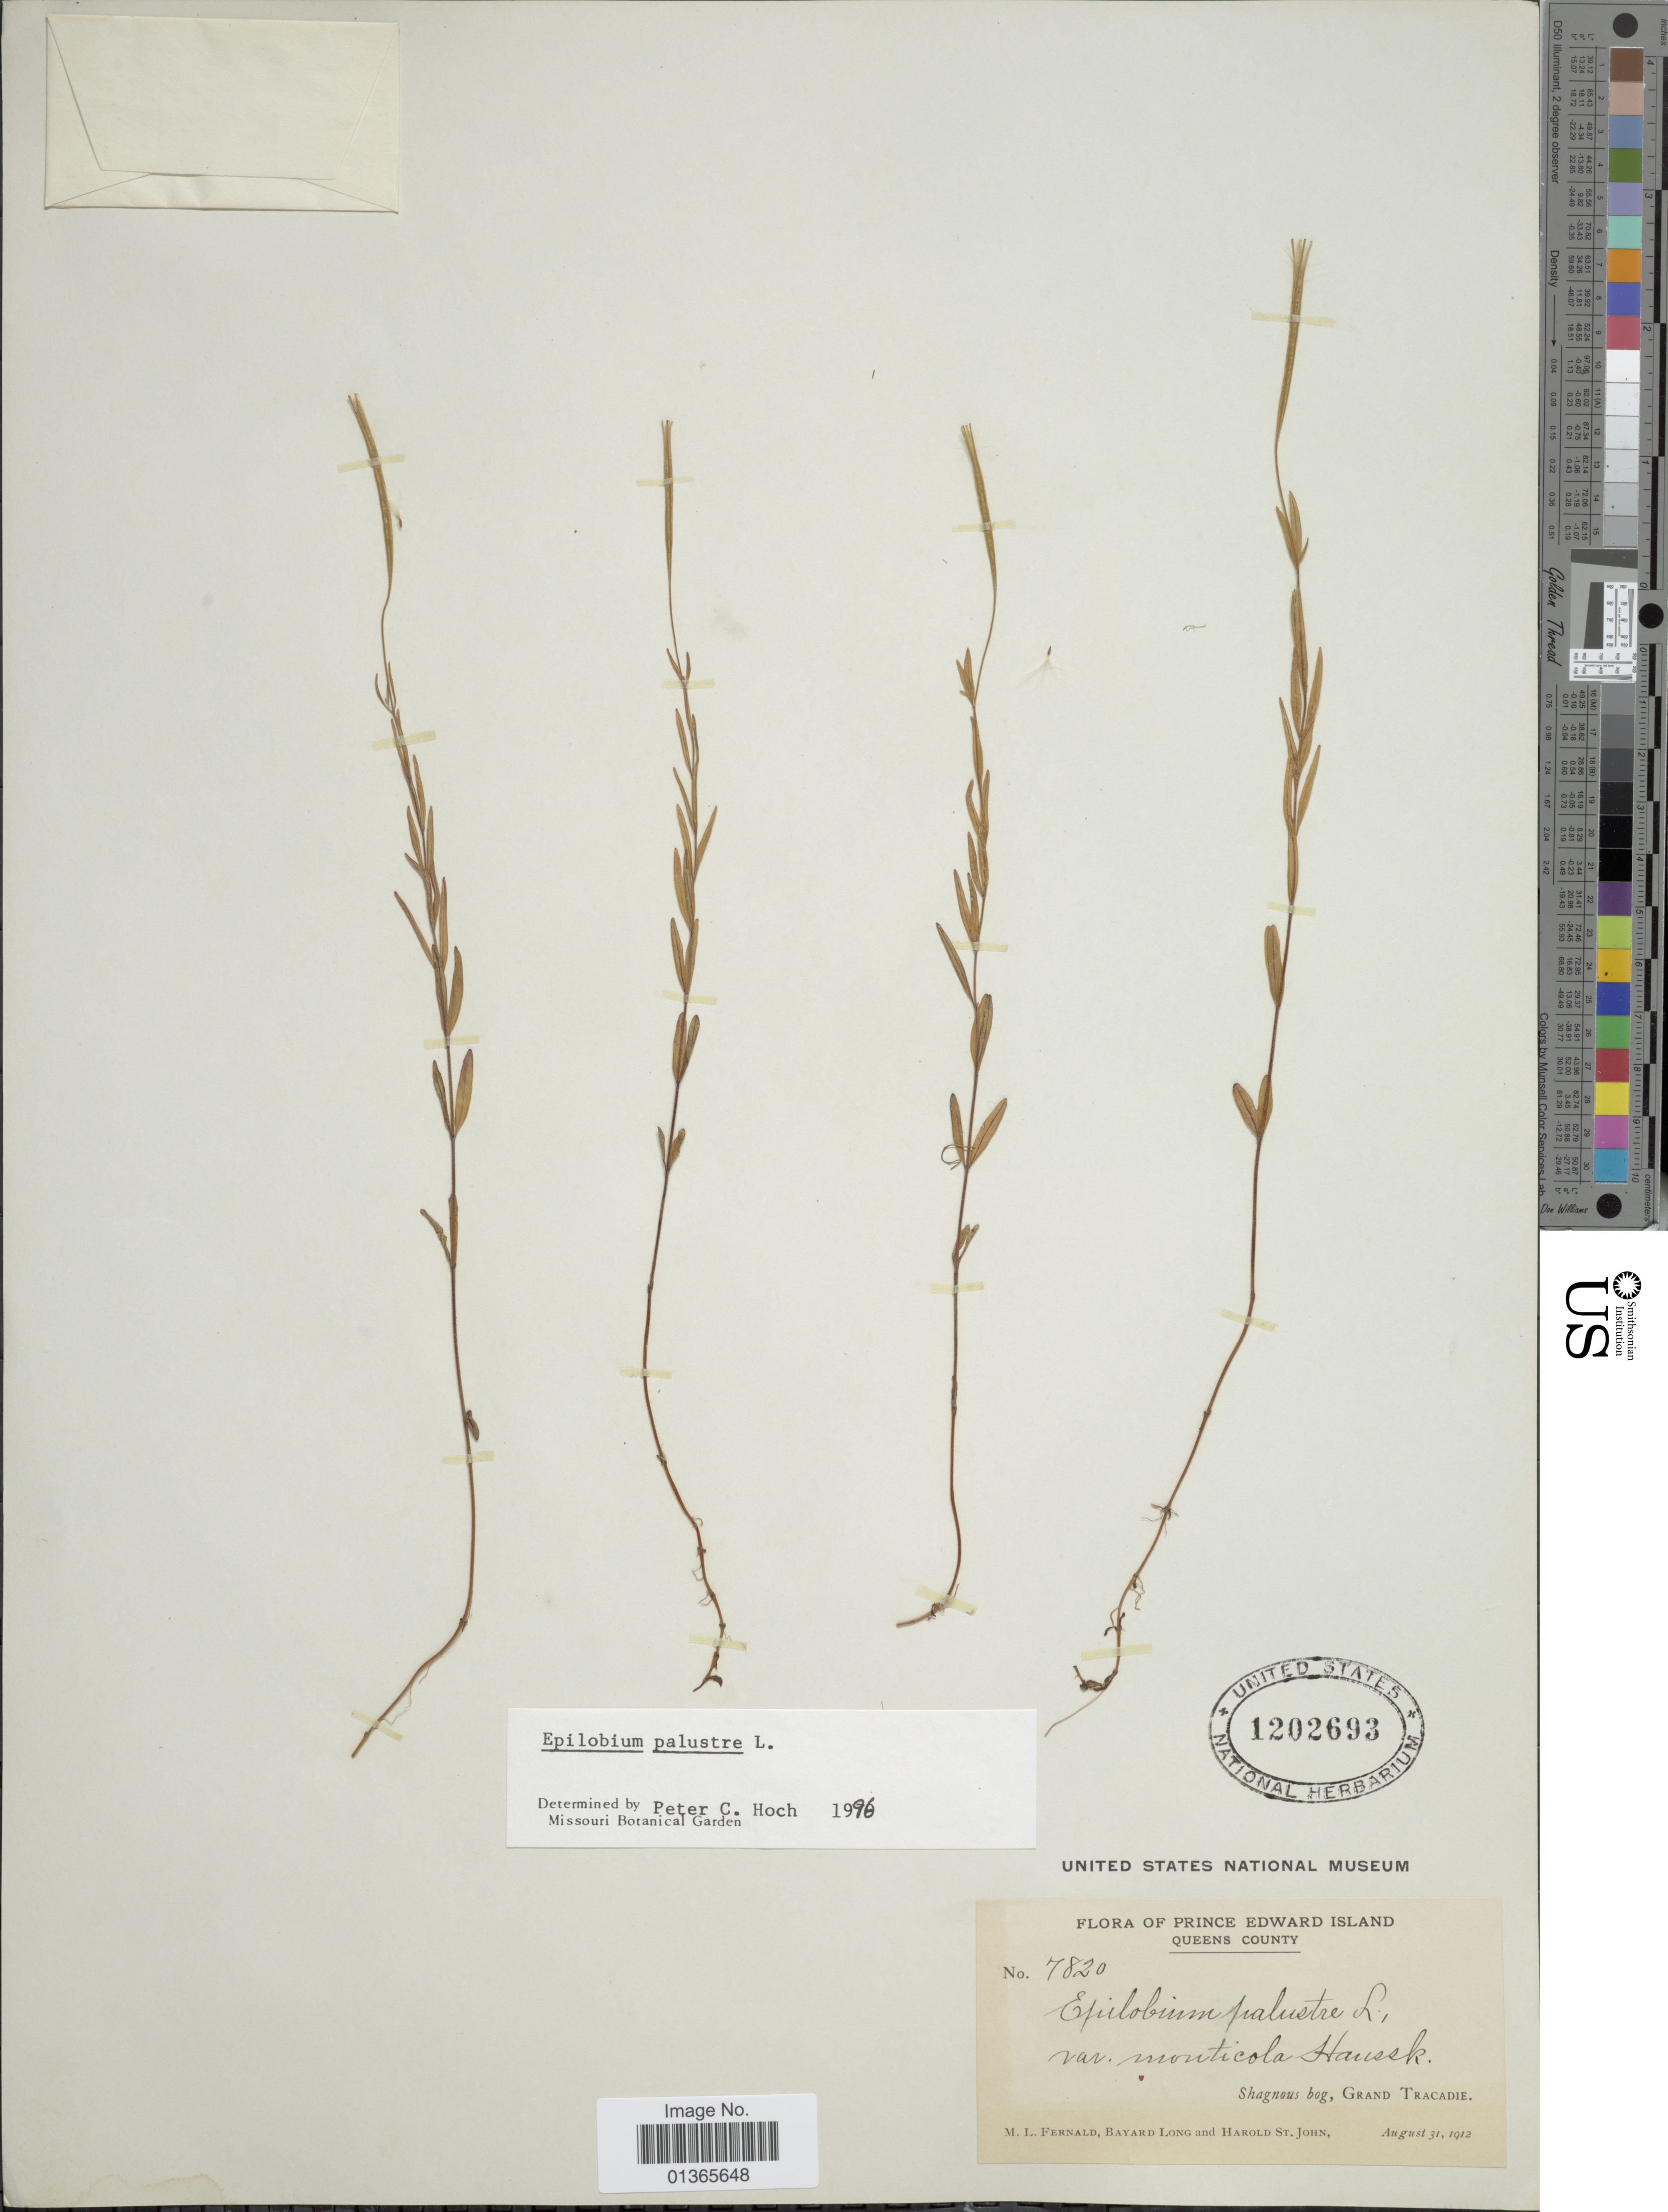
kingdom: Plantae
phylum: Tracheophyta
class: Magnoliopsida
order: Myrtales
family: Onagraceae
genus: Epilobium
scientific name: Epilobium palustre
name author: L.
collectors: M. L. Fernald, B. Long & H. St. John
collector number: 7820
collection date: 1912-08-31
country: Canada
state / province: Prince Edward Island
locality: Queens County. Shagnous bog, Grand Tracadie.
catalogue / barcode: US 1202693